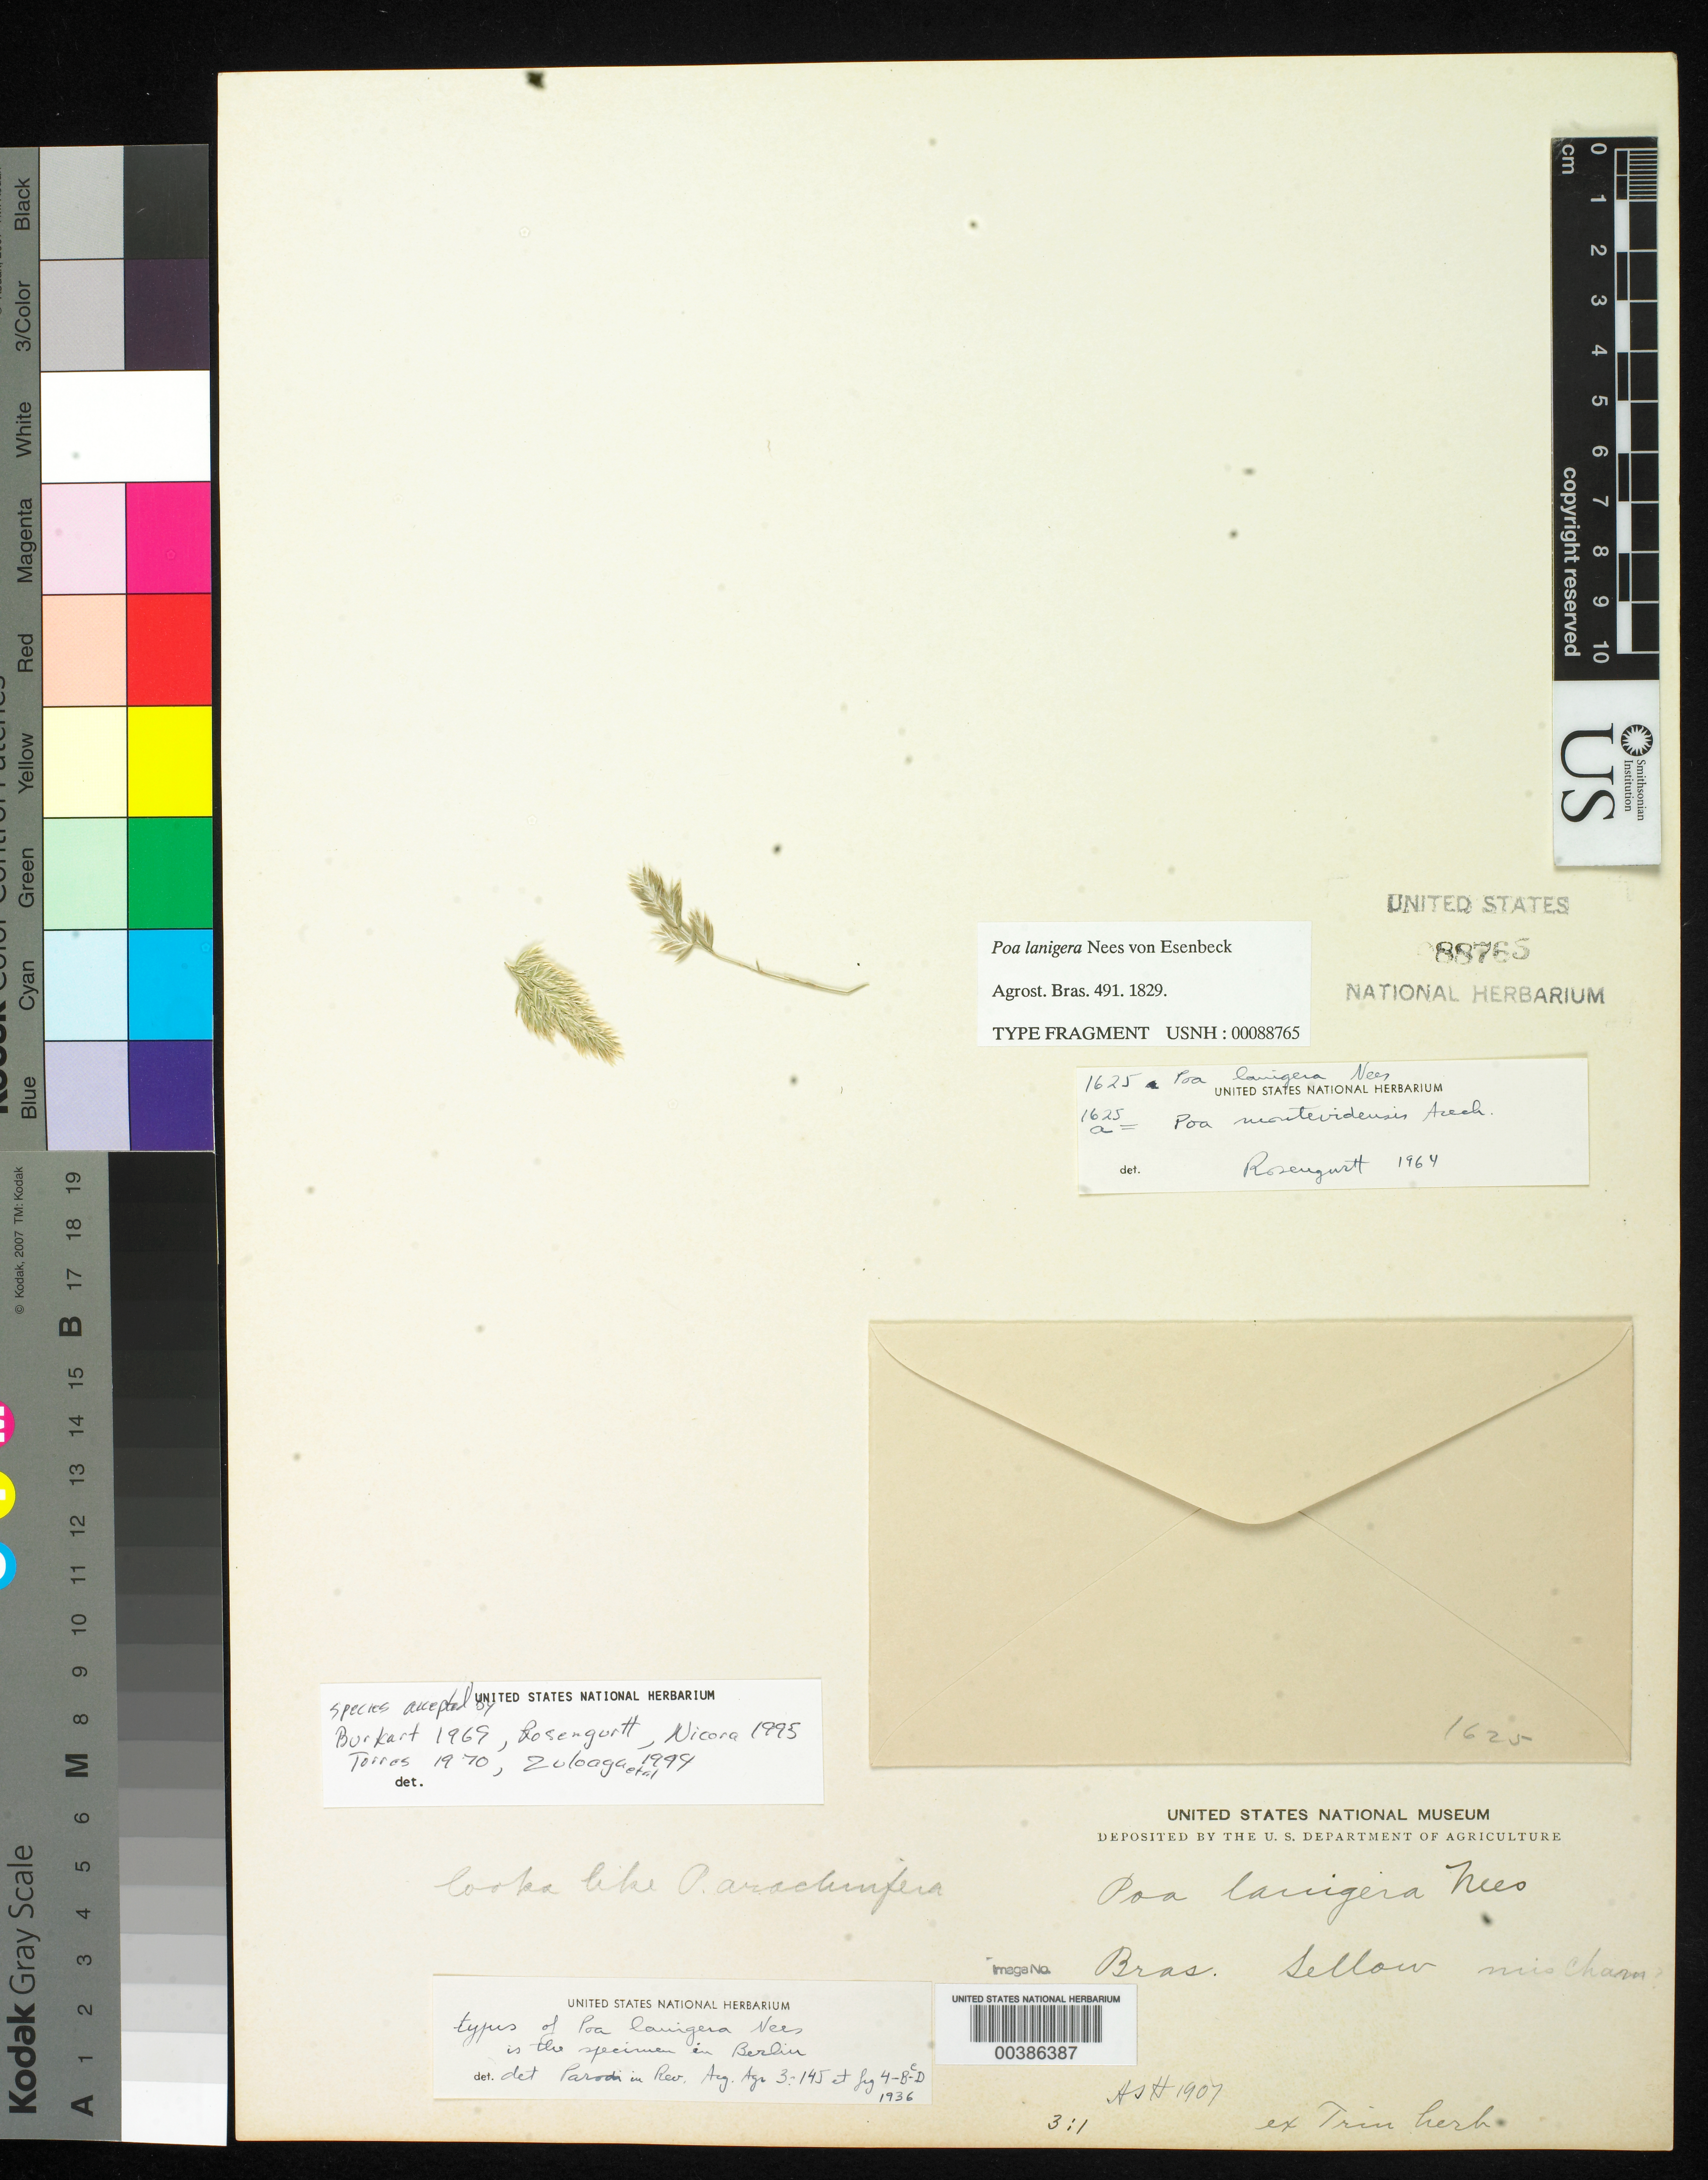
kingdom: Plantae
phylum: Tracheophyta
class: Liliopsida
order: Poales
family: Poaceae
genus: Poa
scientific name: Poa lanigera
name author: Nees in Mart.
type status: Type Fragment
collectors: F. Sellow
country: Brazil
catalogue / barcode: US 88765